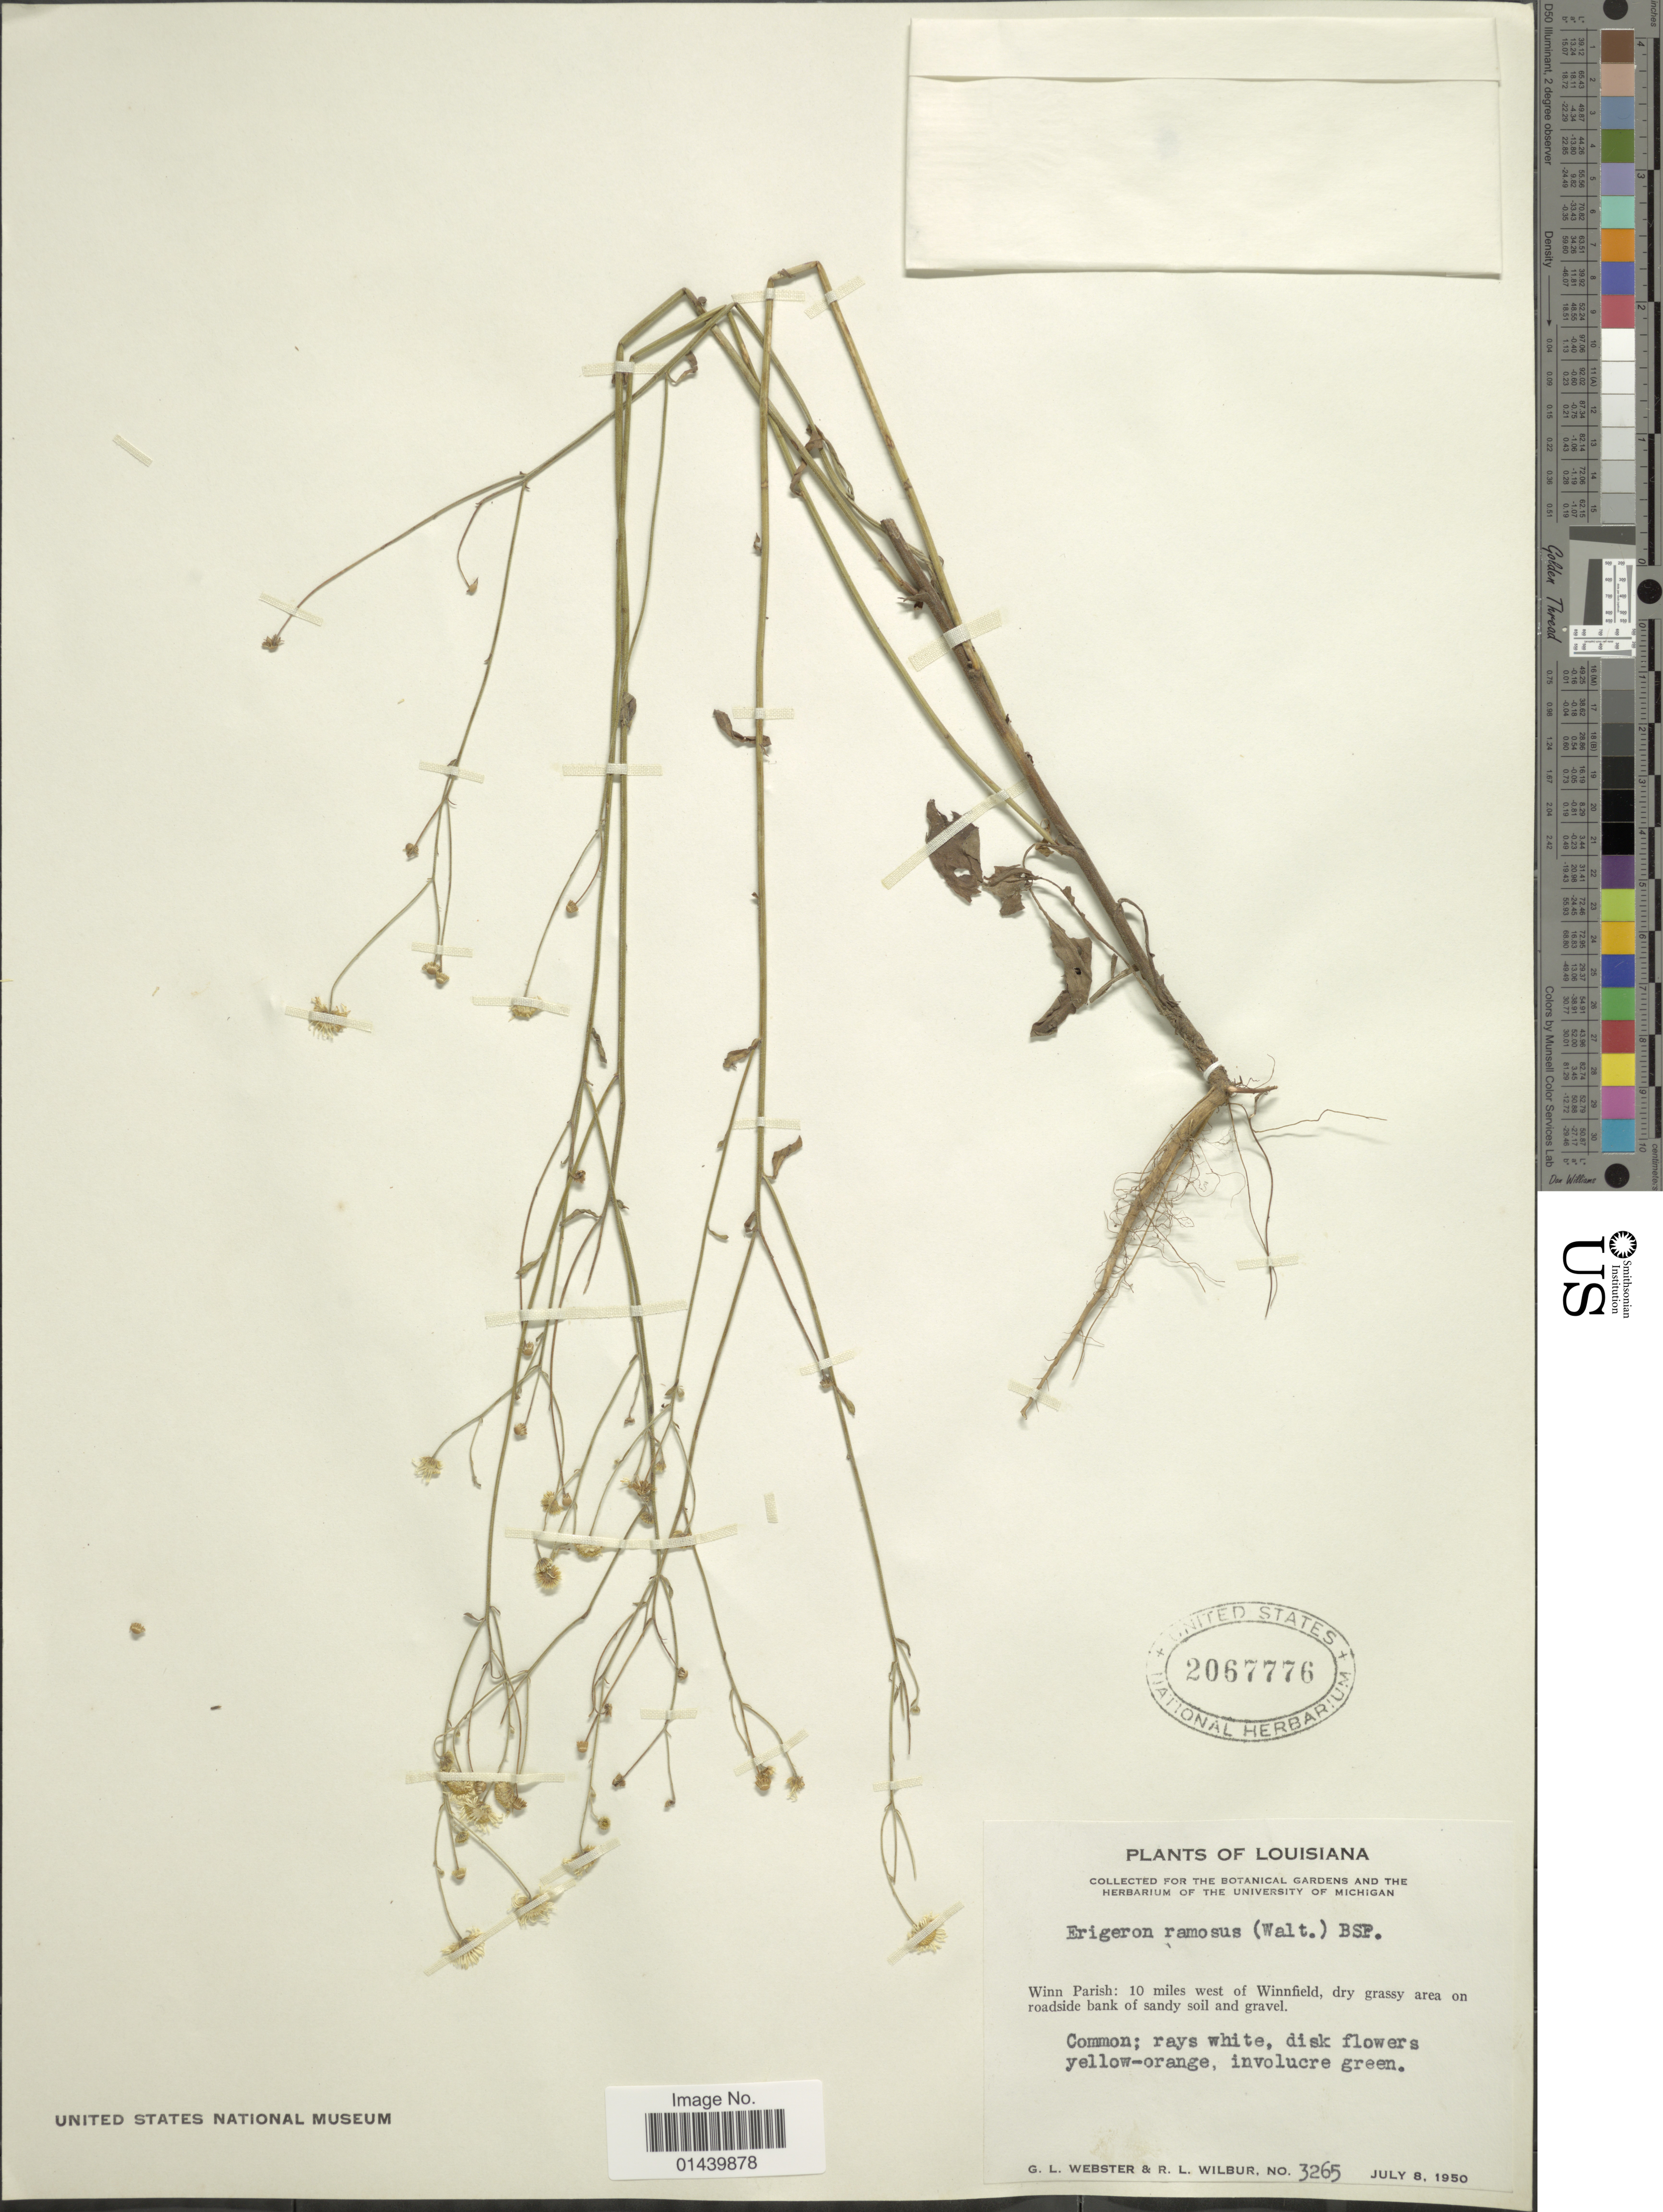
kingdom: Plantae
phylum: Tracheophyta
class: Magnoliopsida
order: Asterales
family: Asteraceae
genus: Erigeron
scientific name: Erigeron strigosus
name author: Muhl. ex Willd.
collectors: G. L. Webster & R. L. Wilbur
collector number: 3265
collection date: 1950-07-08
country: United States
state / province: Louisiana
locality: Winn Parish: 10 miles west of Winnfield, dry grassy area on roadside bank of sandy soil and gravel.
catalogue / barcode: US 2067776